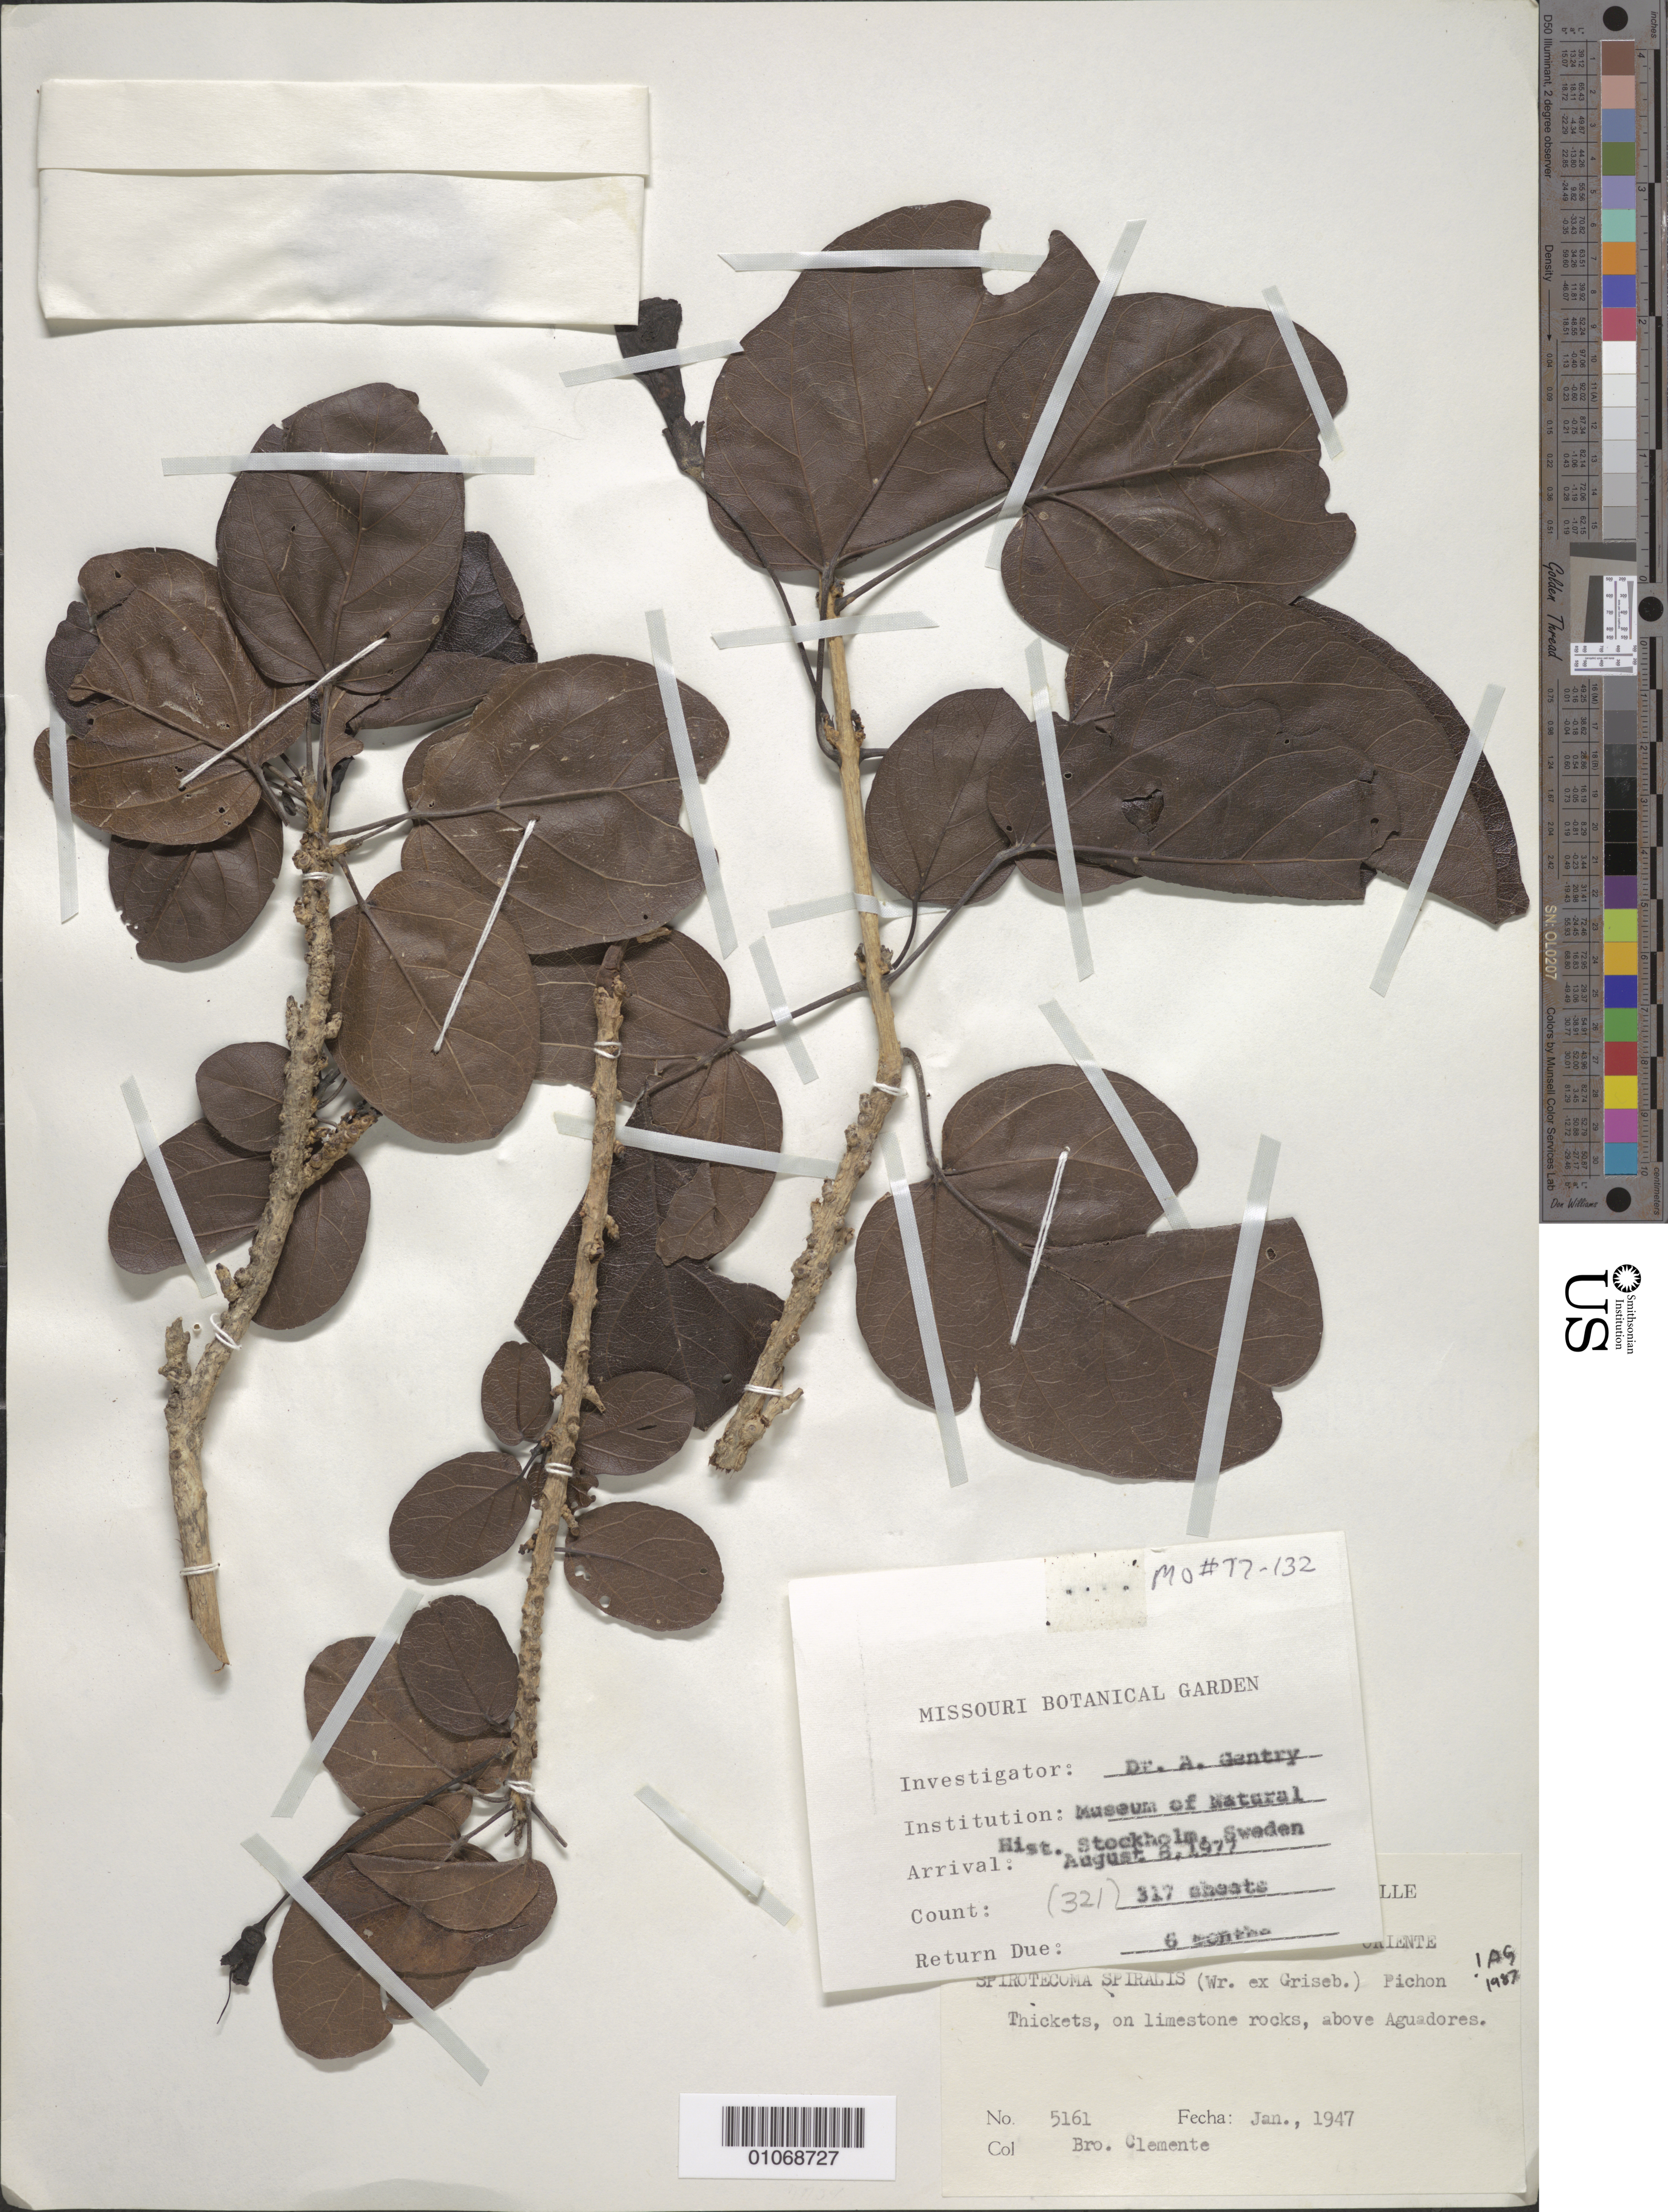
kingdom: Plantae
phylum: Tracheophyta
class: Magnoliopsida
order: Lamiales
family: Bignoniaceae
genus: Spirotecoma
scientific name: Spirotecoma spiralis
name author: (C. Wright ex Griseb.) Pichon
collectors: Bro. Clemente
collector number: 5161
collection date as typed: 01 Jan 1947 to 31 Jan 1947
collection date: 1947-01-01/1947-01-31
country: Cuba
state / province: Oriente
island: Cuba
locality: Thickets on limestone rocks above Aguadores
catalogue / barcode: US 2288737